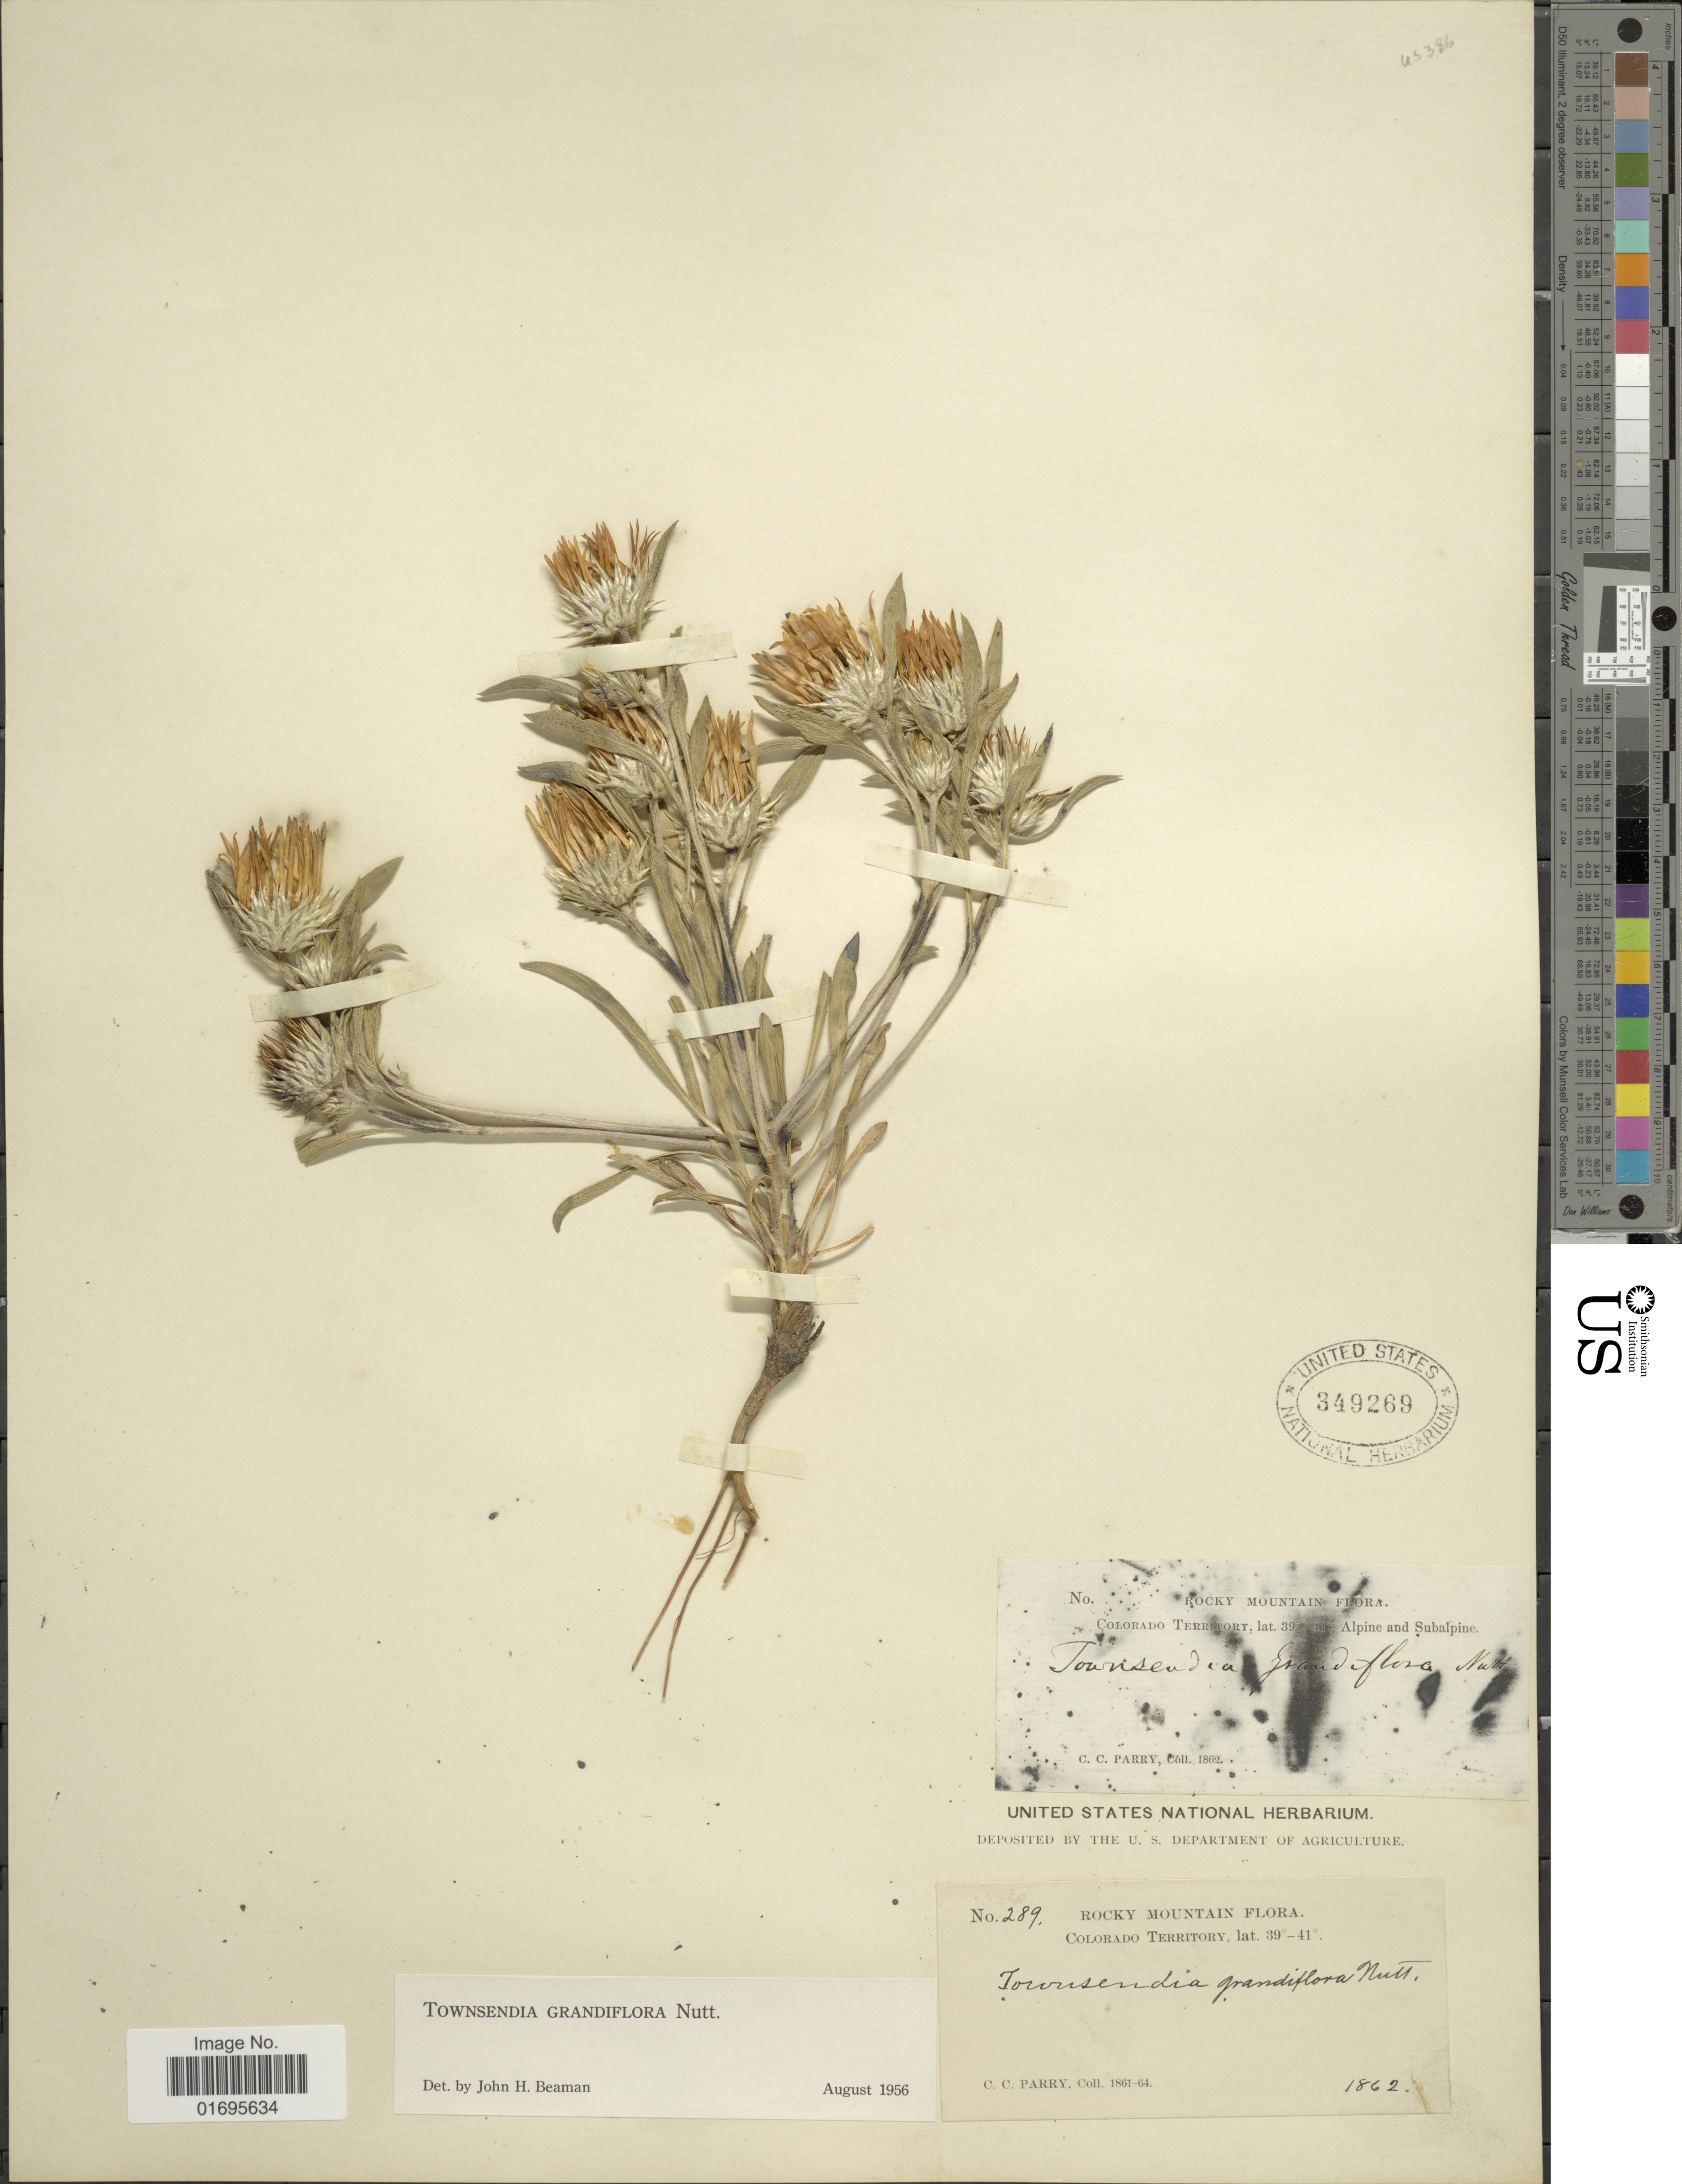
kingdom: Plantae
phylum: Tracheophyta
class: Magnoliopsida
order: Asterales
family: Asteraceae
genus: Townsendia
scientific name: Townsendia grandiflora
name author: Nutt.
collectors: C. C. Parry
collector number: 289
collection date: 1862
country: United States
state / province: Colorado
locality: Rocky Mountain, Colorado Territory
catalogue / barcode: US 349269